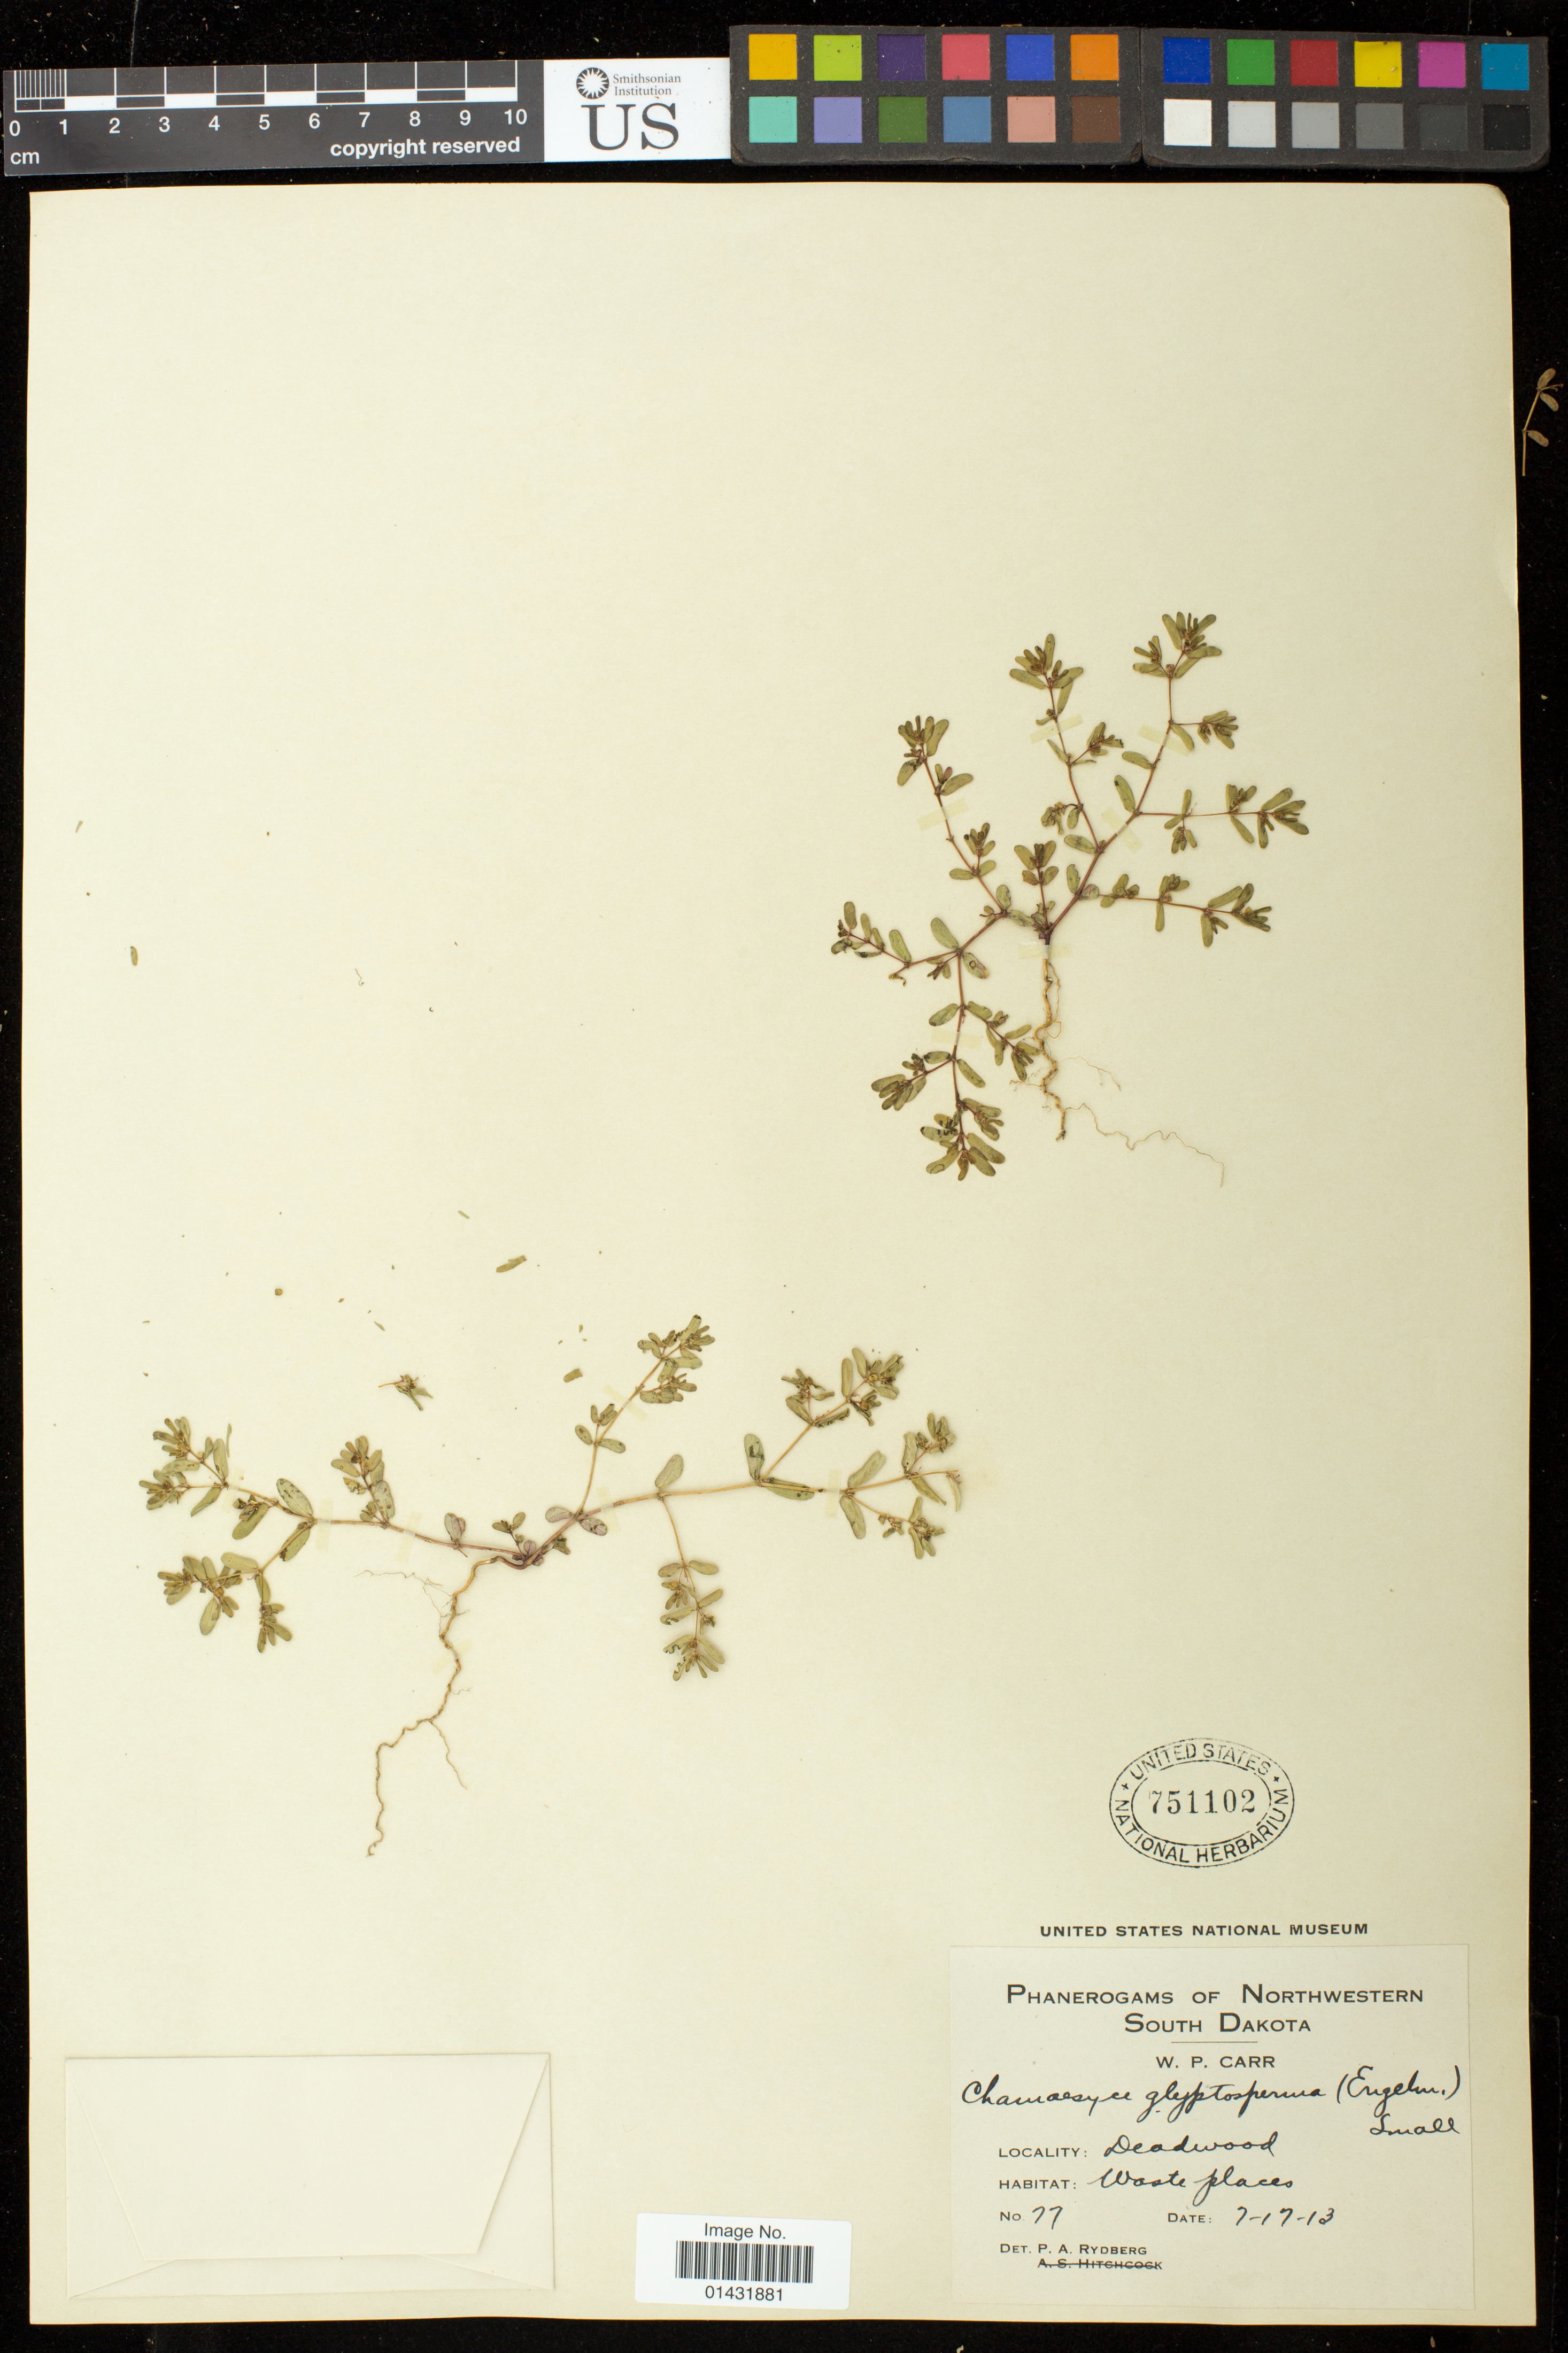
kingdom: Plantae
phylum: Tracheophyta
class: Magnoliopsida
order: Malpighiales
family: Euphorbiaceae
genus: Euphorbia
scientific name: Euphorbia glyptosperma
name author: Engelm.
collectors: W. Carr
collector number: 77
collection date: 1913-07-17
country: United States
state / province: South Dakota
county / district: Lawrence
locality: Deadwood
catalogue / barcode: US 751102